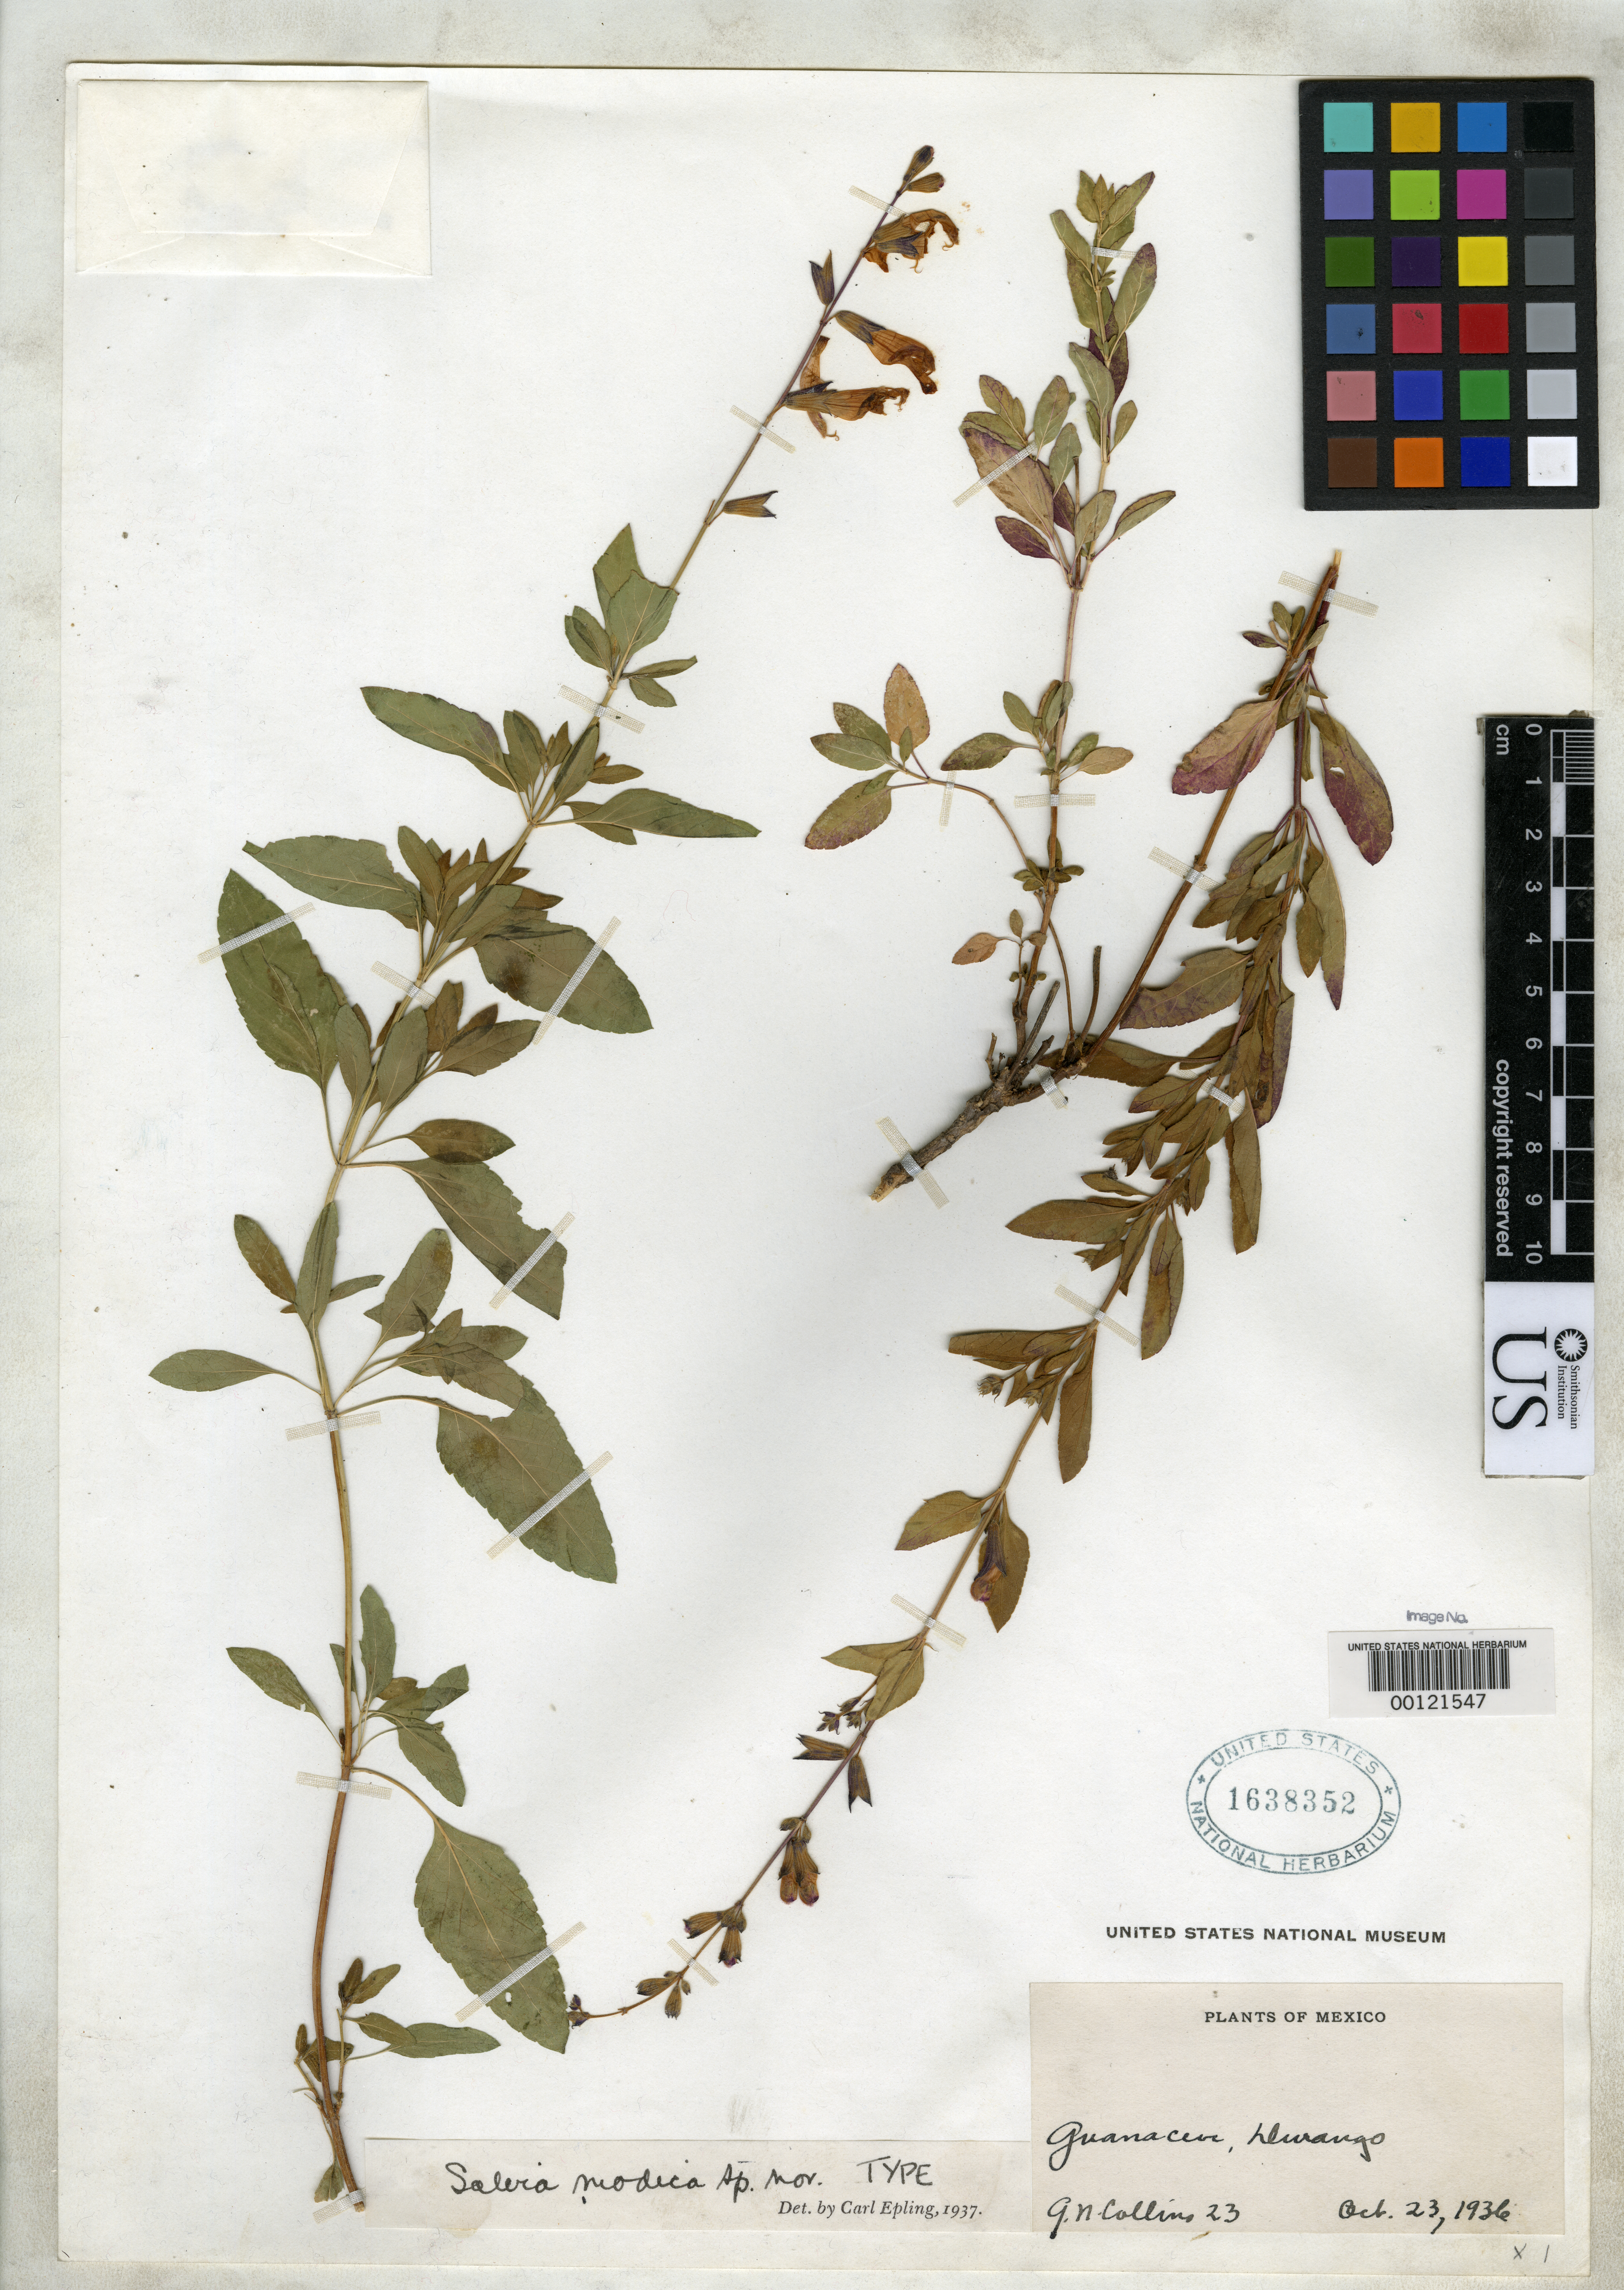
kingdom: Plantae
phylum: Tracheophyta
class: Magnoliopsida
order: Lamiales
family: Lamiaceae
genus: Salvia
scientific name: Salvia modica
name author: Epling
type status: Holotype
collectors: G. Collins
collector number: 23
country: Mexico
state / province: Durango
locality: Guanaceui.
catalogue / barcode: US 1638352